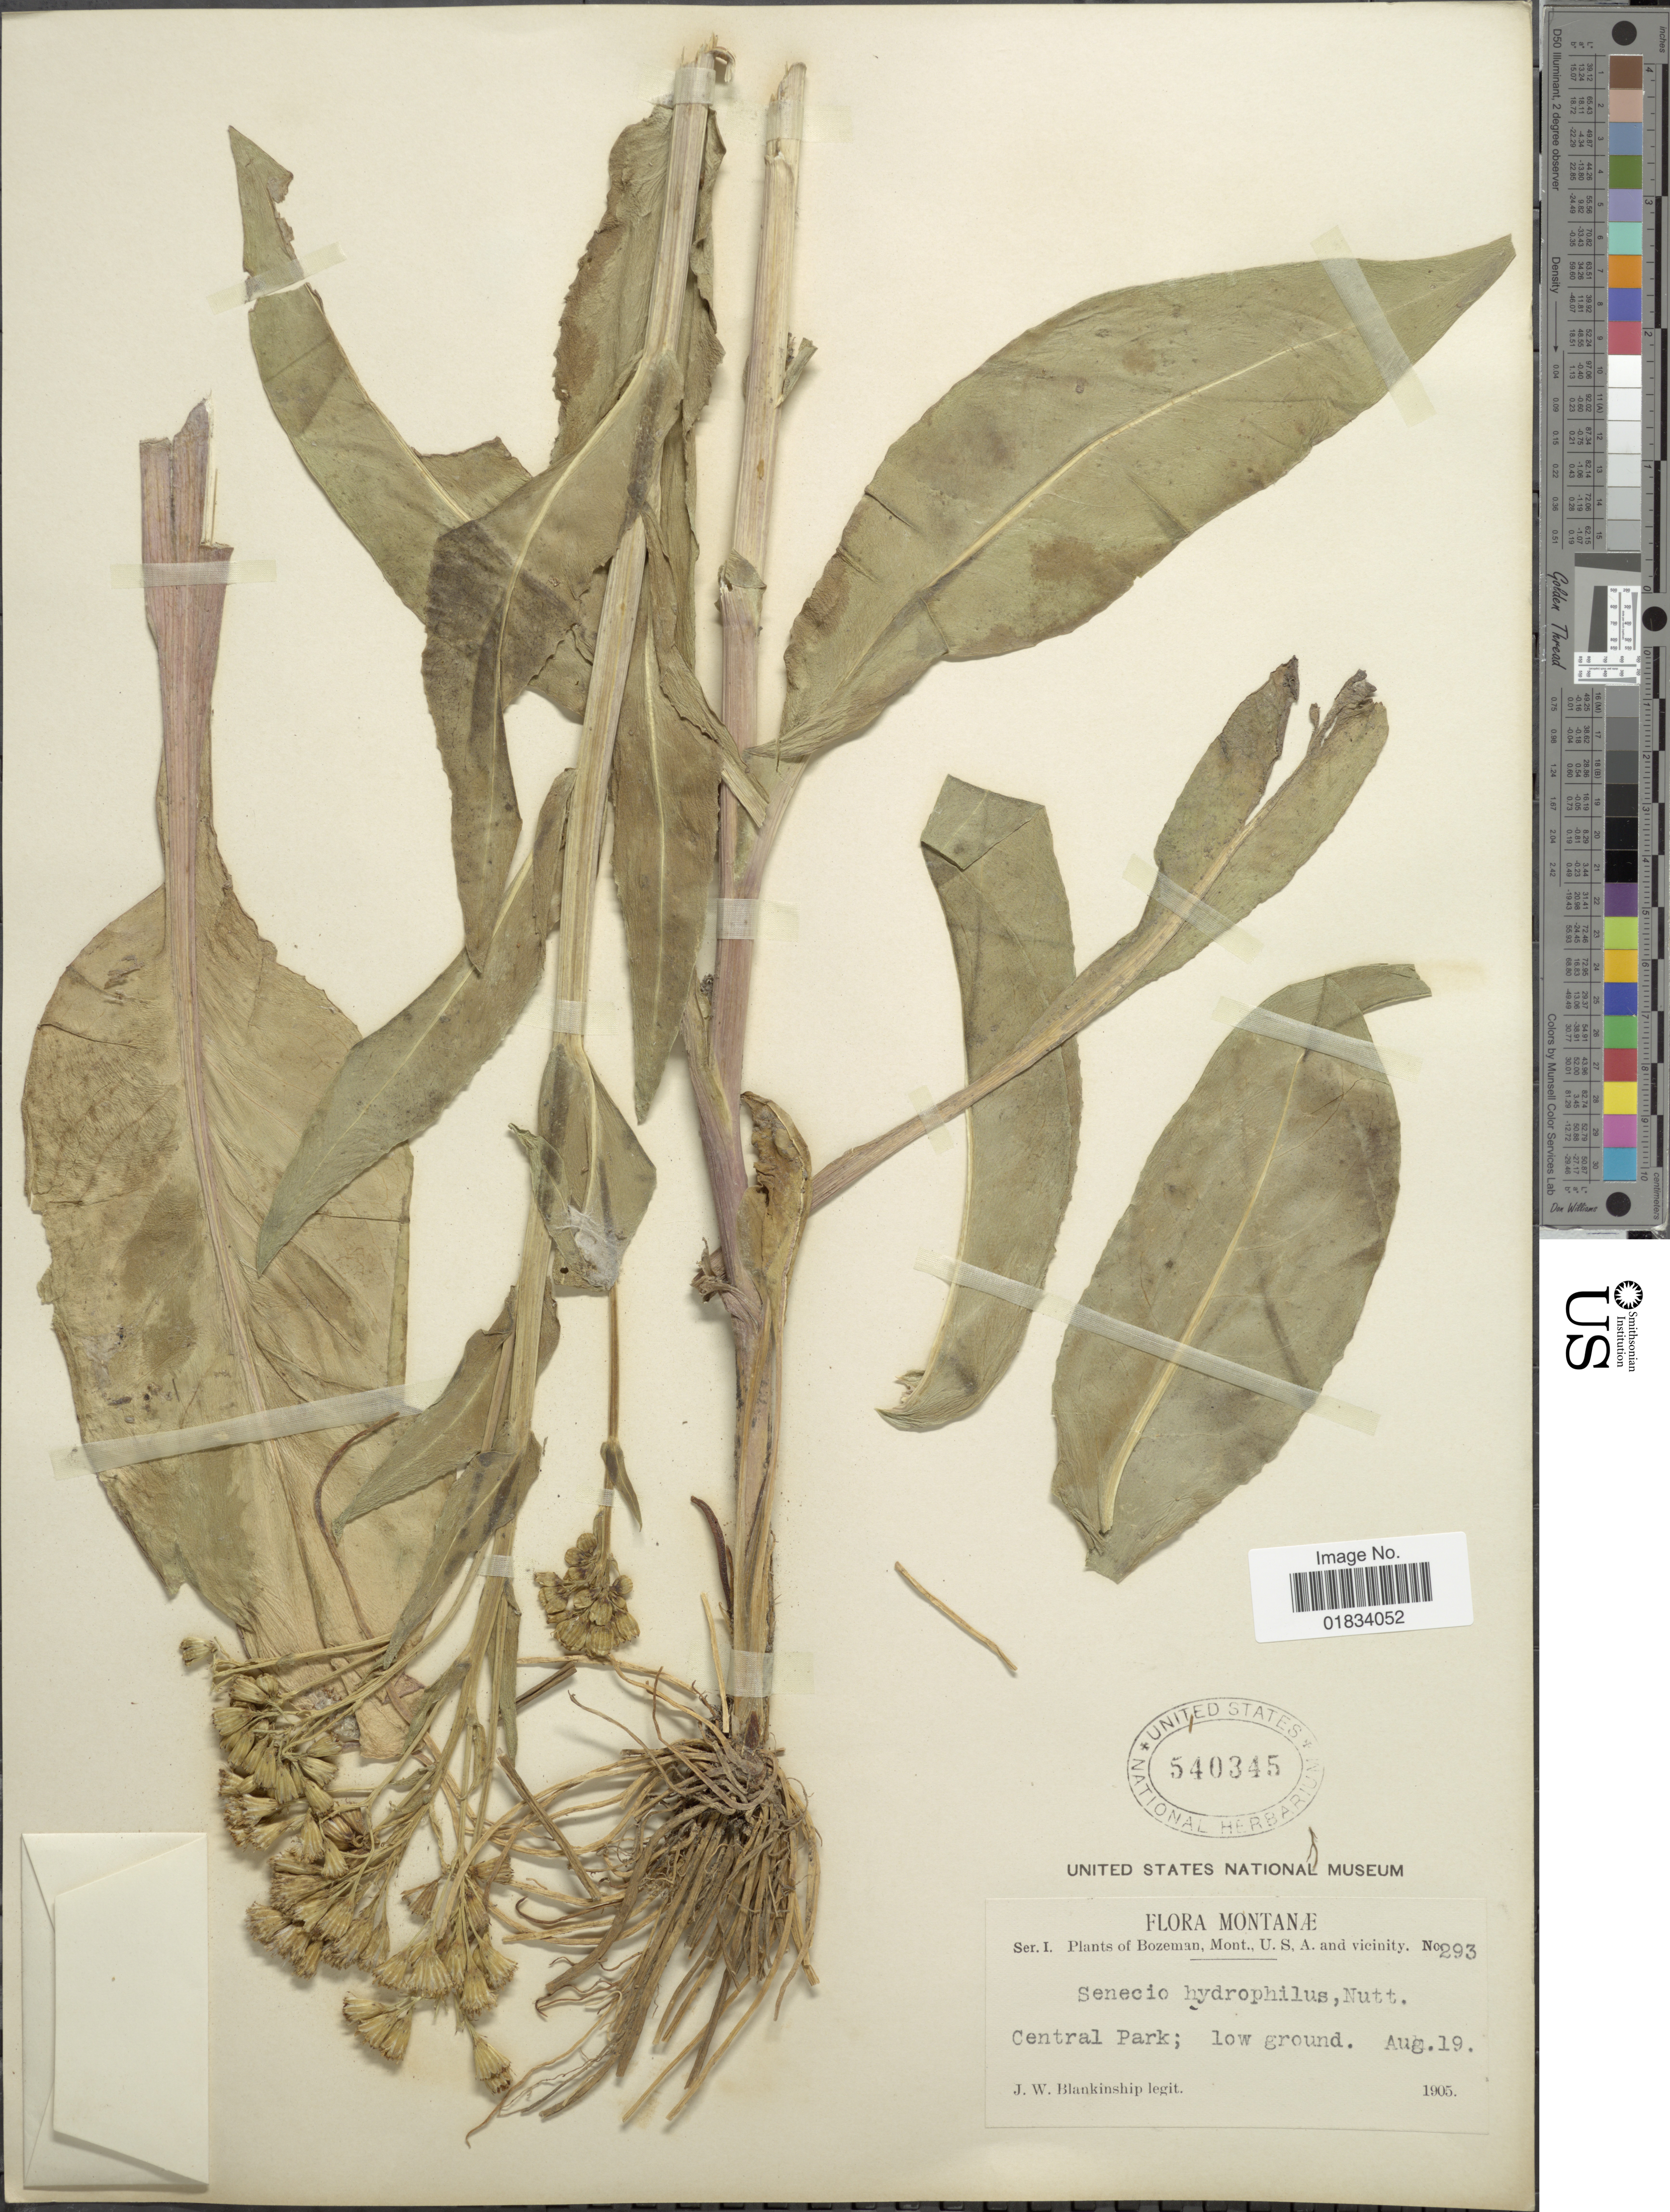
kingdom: Plantae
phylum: Tracheophyta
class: Magnoliopsida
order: Asterales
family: Asteraceae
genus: Senecio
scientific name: Senecio hydrophilus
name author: Nutt.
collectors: J. W. Blankinship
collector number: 293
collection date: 1905-08-19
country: United States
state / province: Montana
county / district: Gallatin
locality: Bozeman, Central Park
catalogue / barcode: US 540345